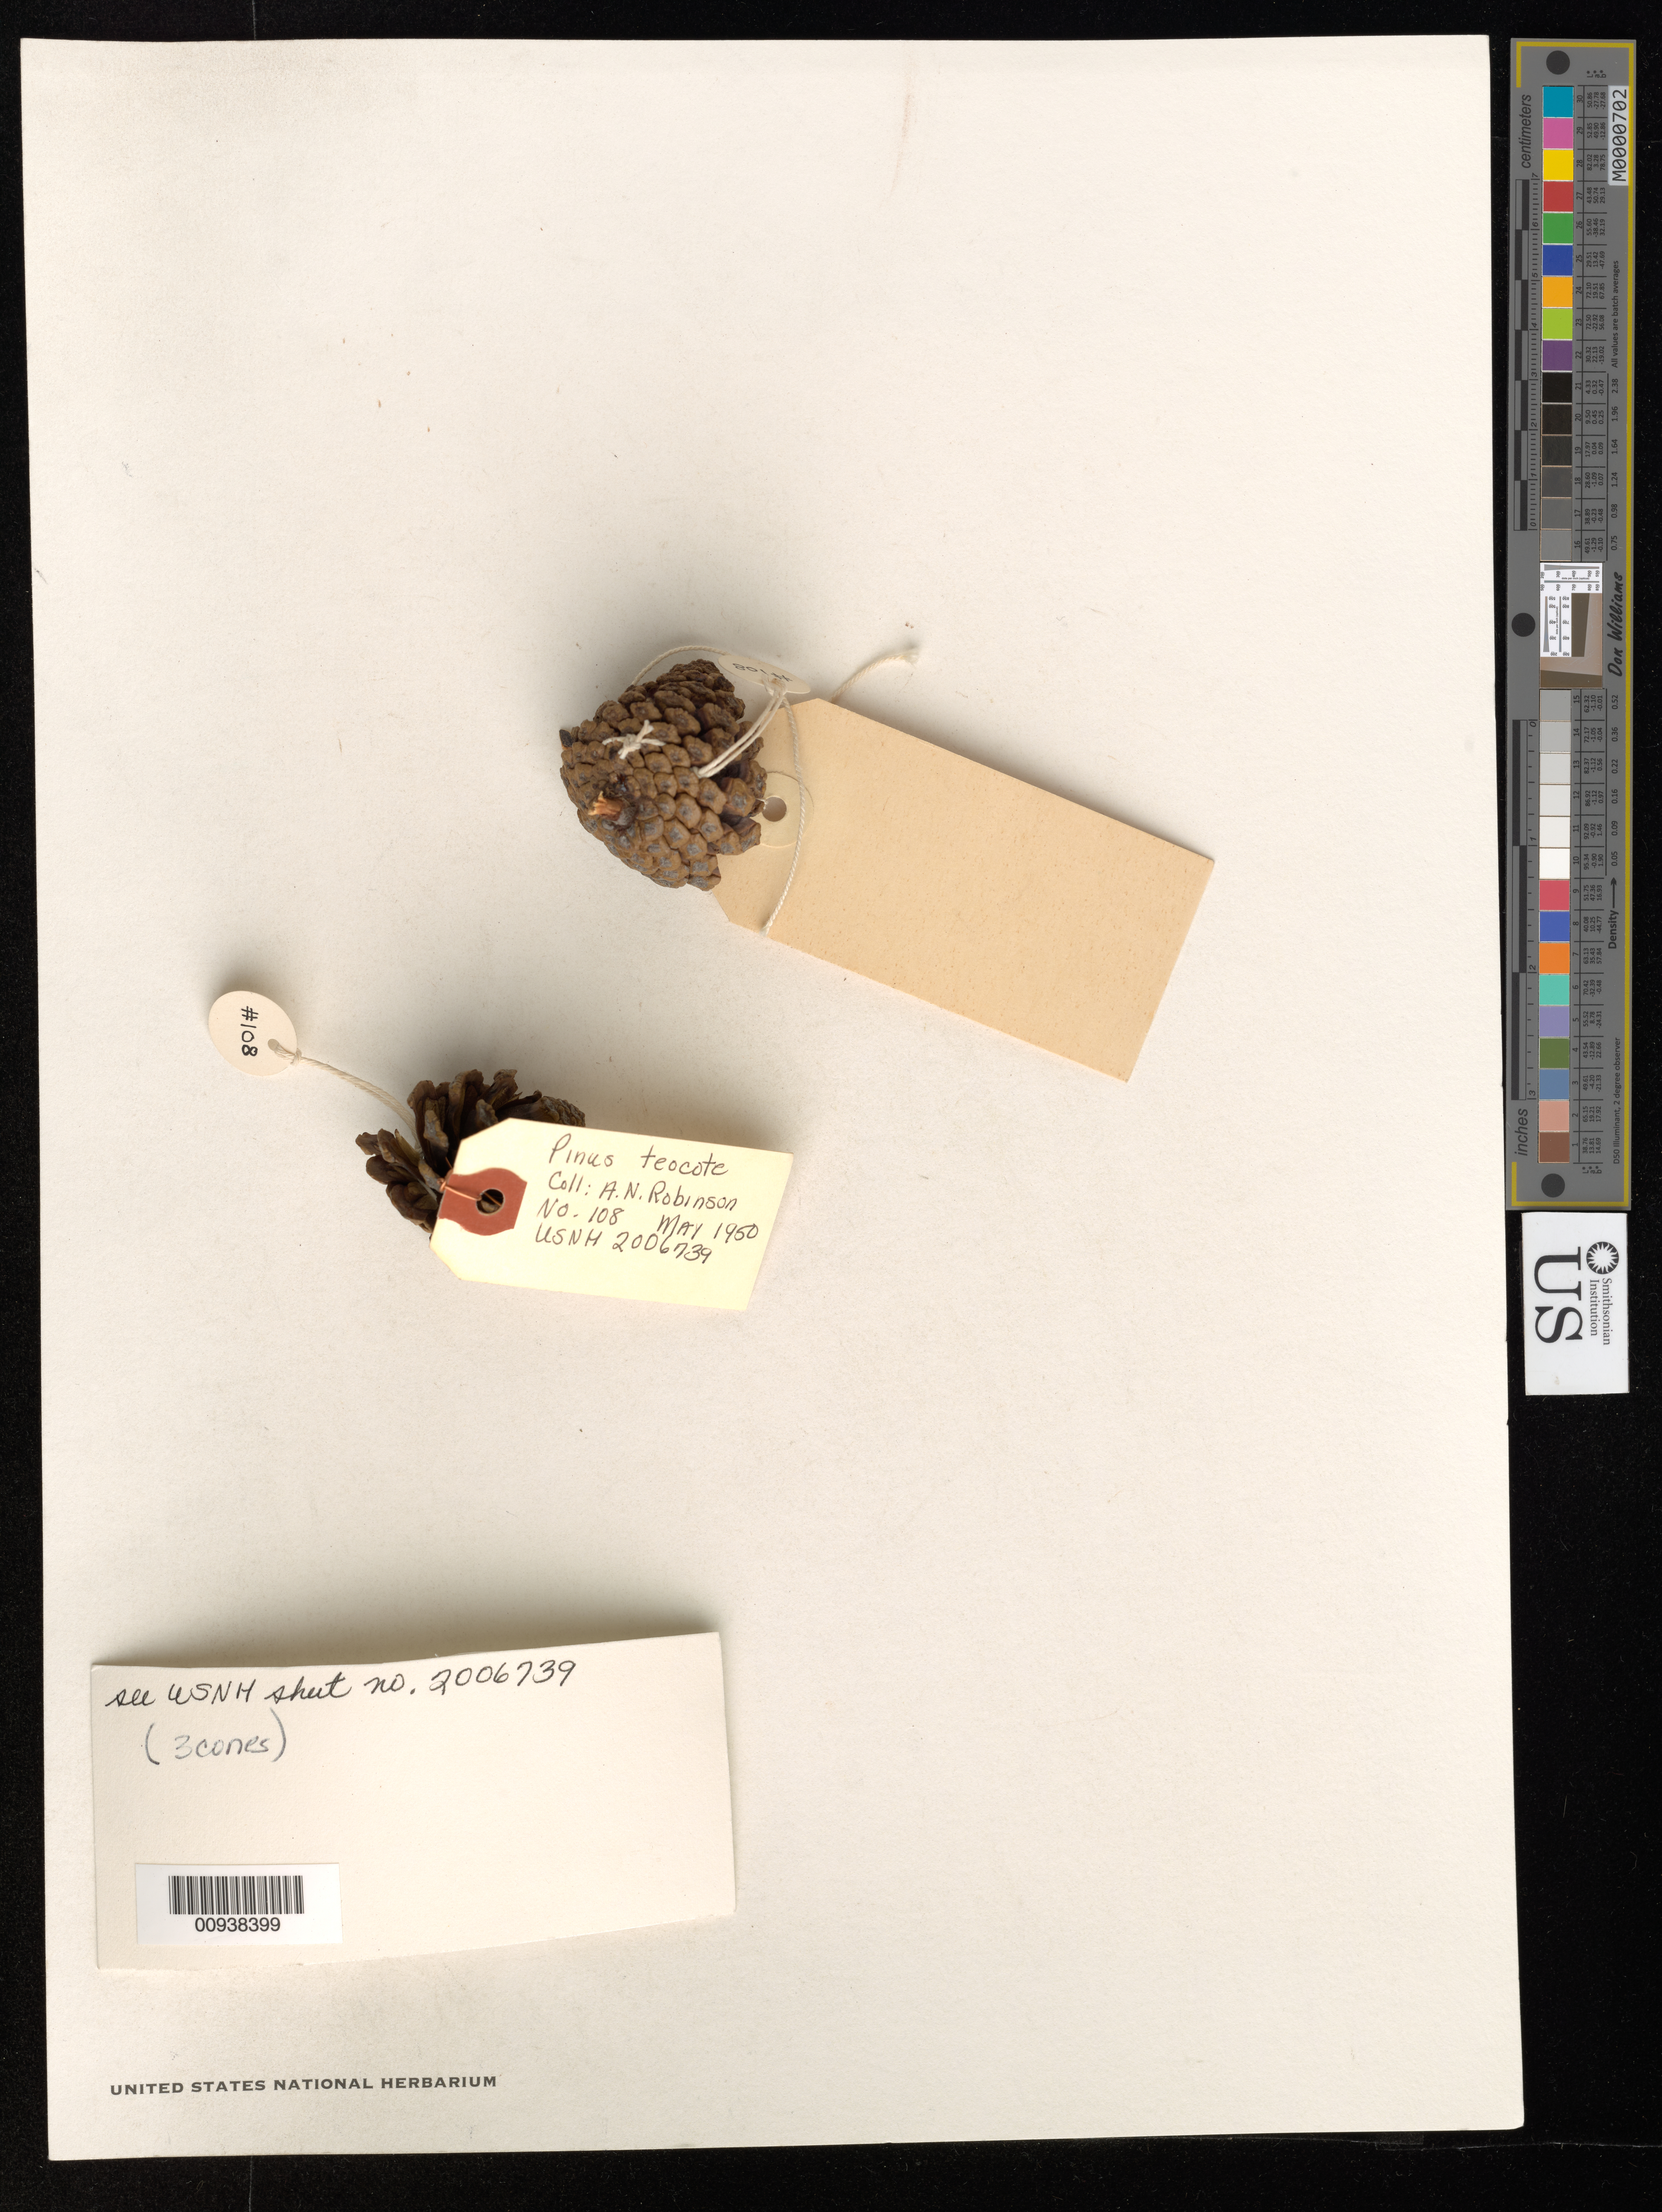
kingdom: Plantae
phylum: Tracheophyta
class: Pinopsida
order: Pinales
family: Pinaceae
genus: Pinus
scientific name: Pinus teocote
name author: Schltdl. & Cham.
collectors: A. N. Robinson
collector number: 108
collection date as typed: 23 May 1950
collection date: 1950-05-23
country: Mexico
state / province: San Luis Potosí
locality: Mountain just SE of Cañada Grande.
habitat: Mixed stand of oak and pine.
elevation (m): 1981